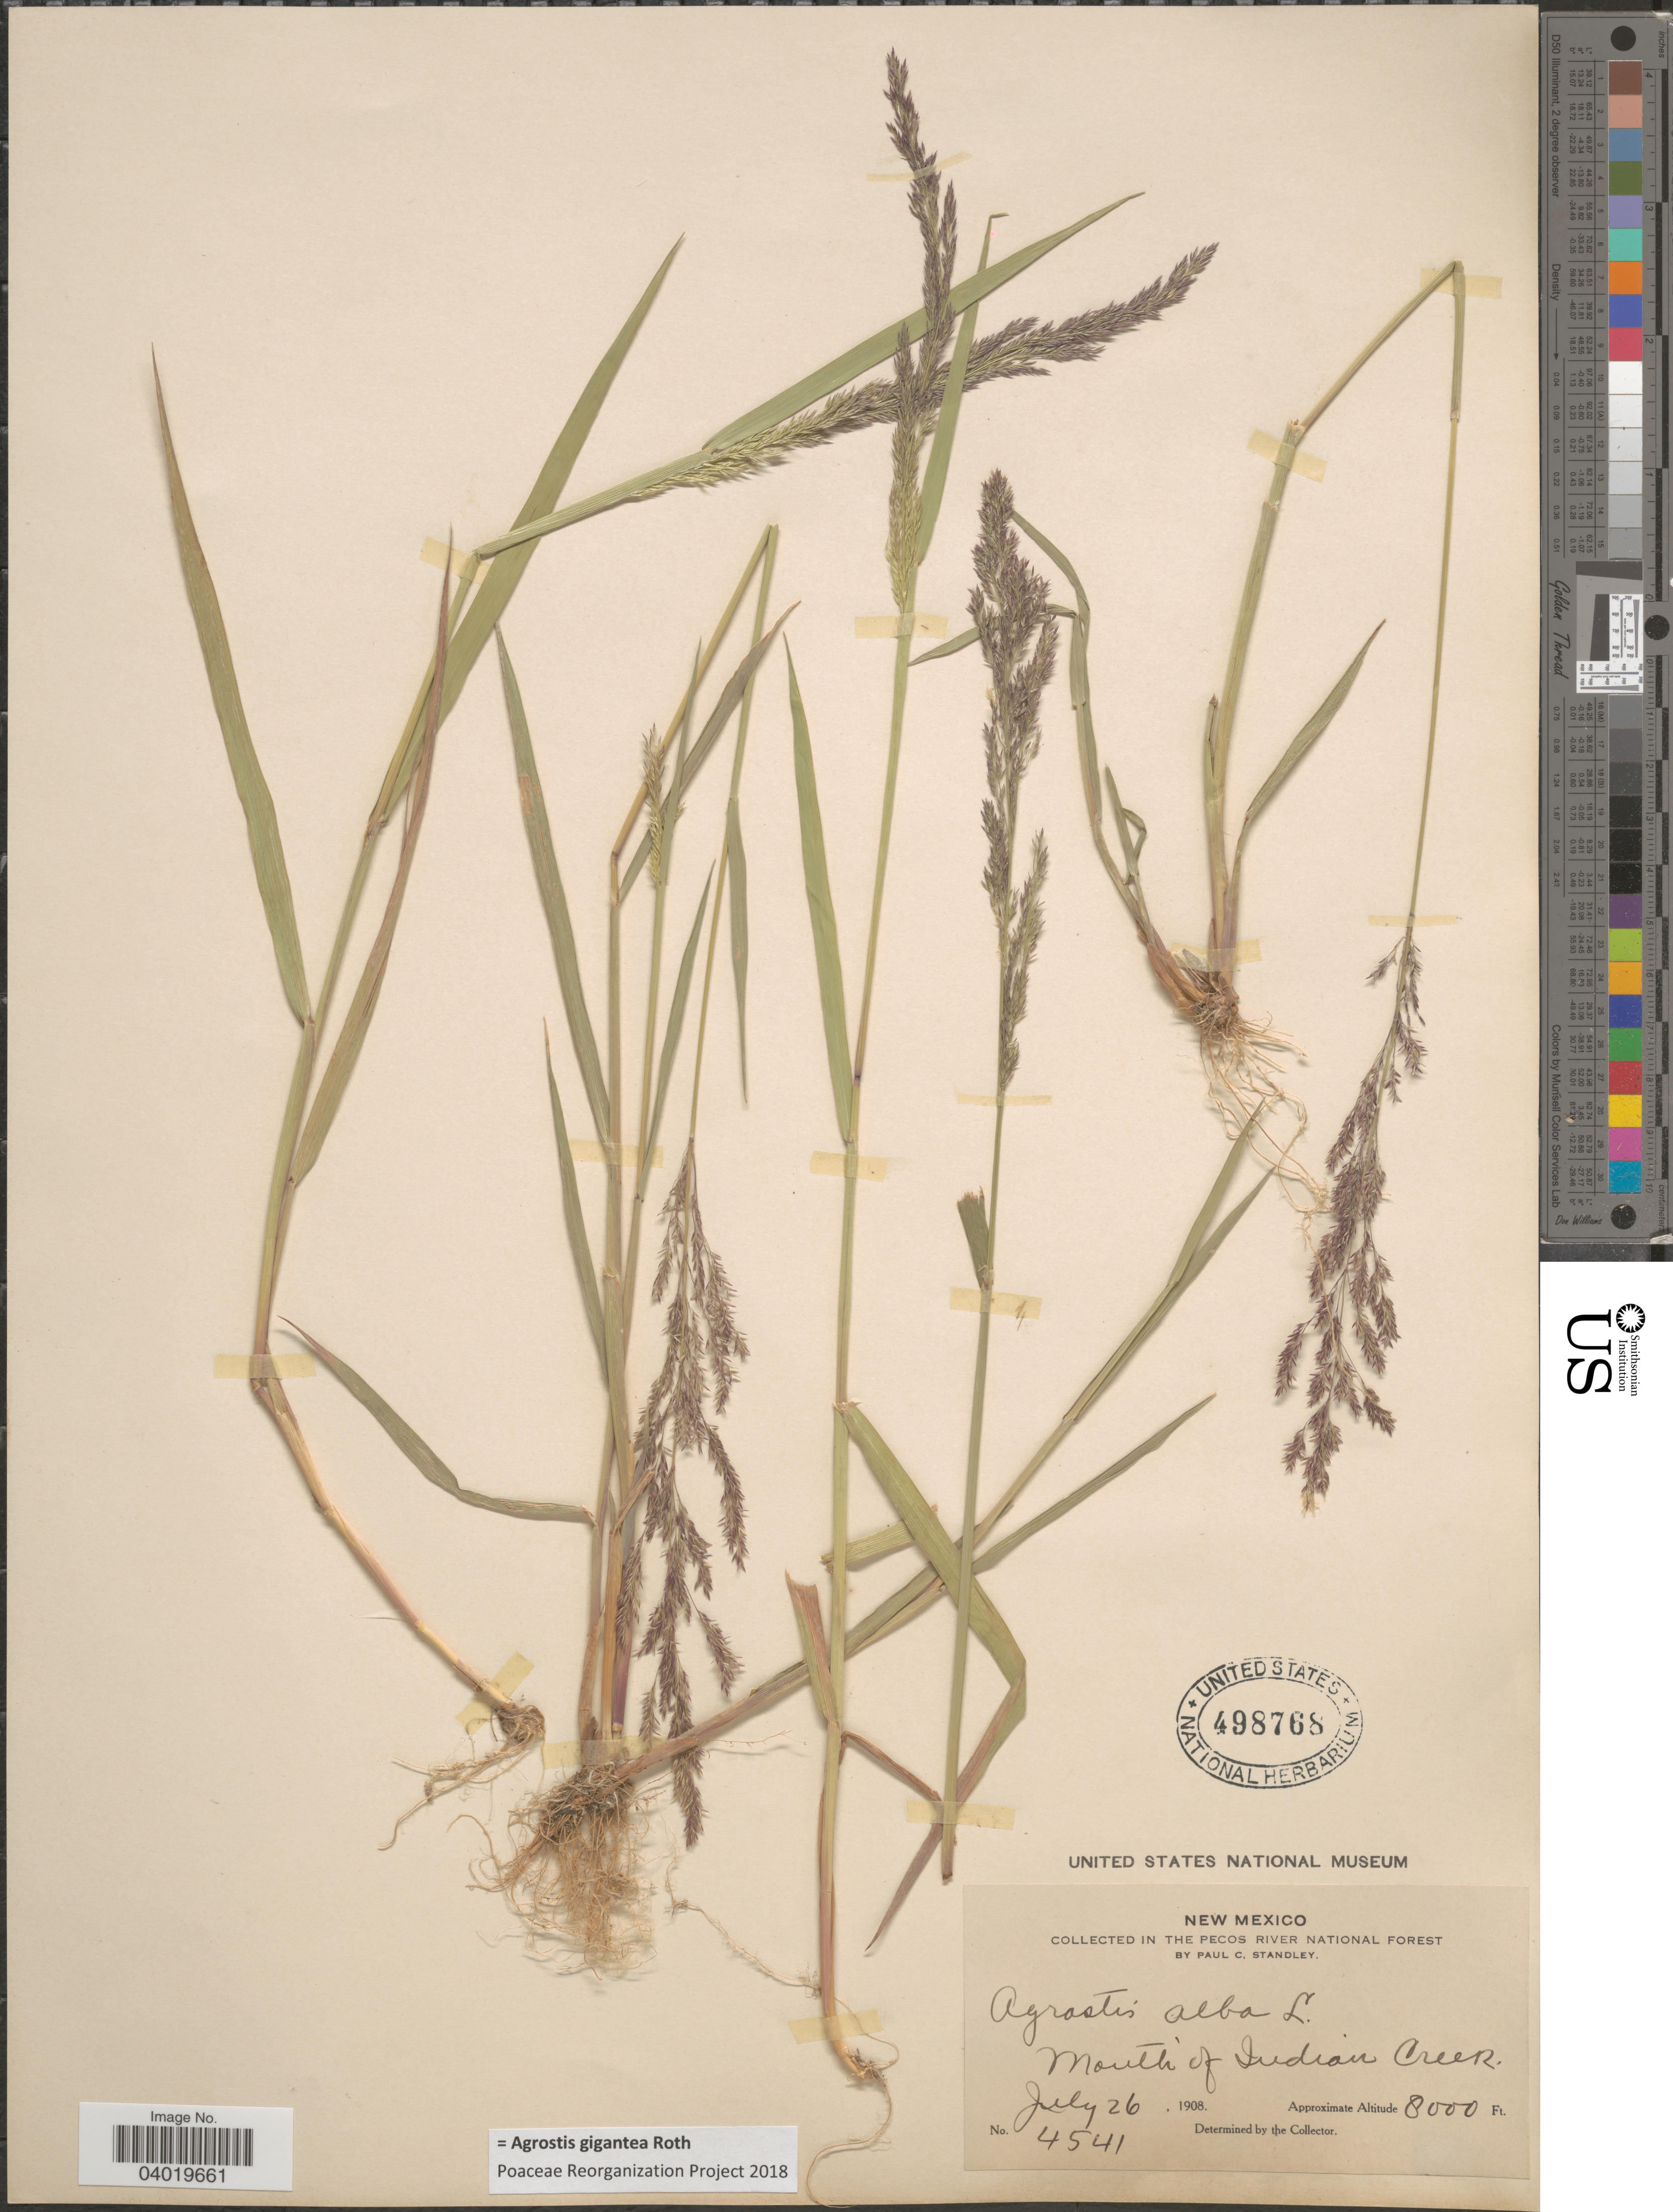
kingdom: Plantae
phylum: Tracheophyta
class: Liliopsida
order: Poales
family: Poaceae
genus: Agrostis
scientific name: Agrostis gigantea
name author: Roth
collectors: P. C. Standley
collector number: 4541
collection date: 1908-07-26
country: United States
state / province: New Mexico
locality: In the Pecos River National Forest. Mouth of Indian Creek.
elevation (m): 2438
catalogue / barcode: US 498768